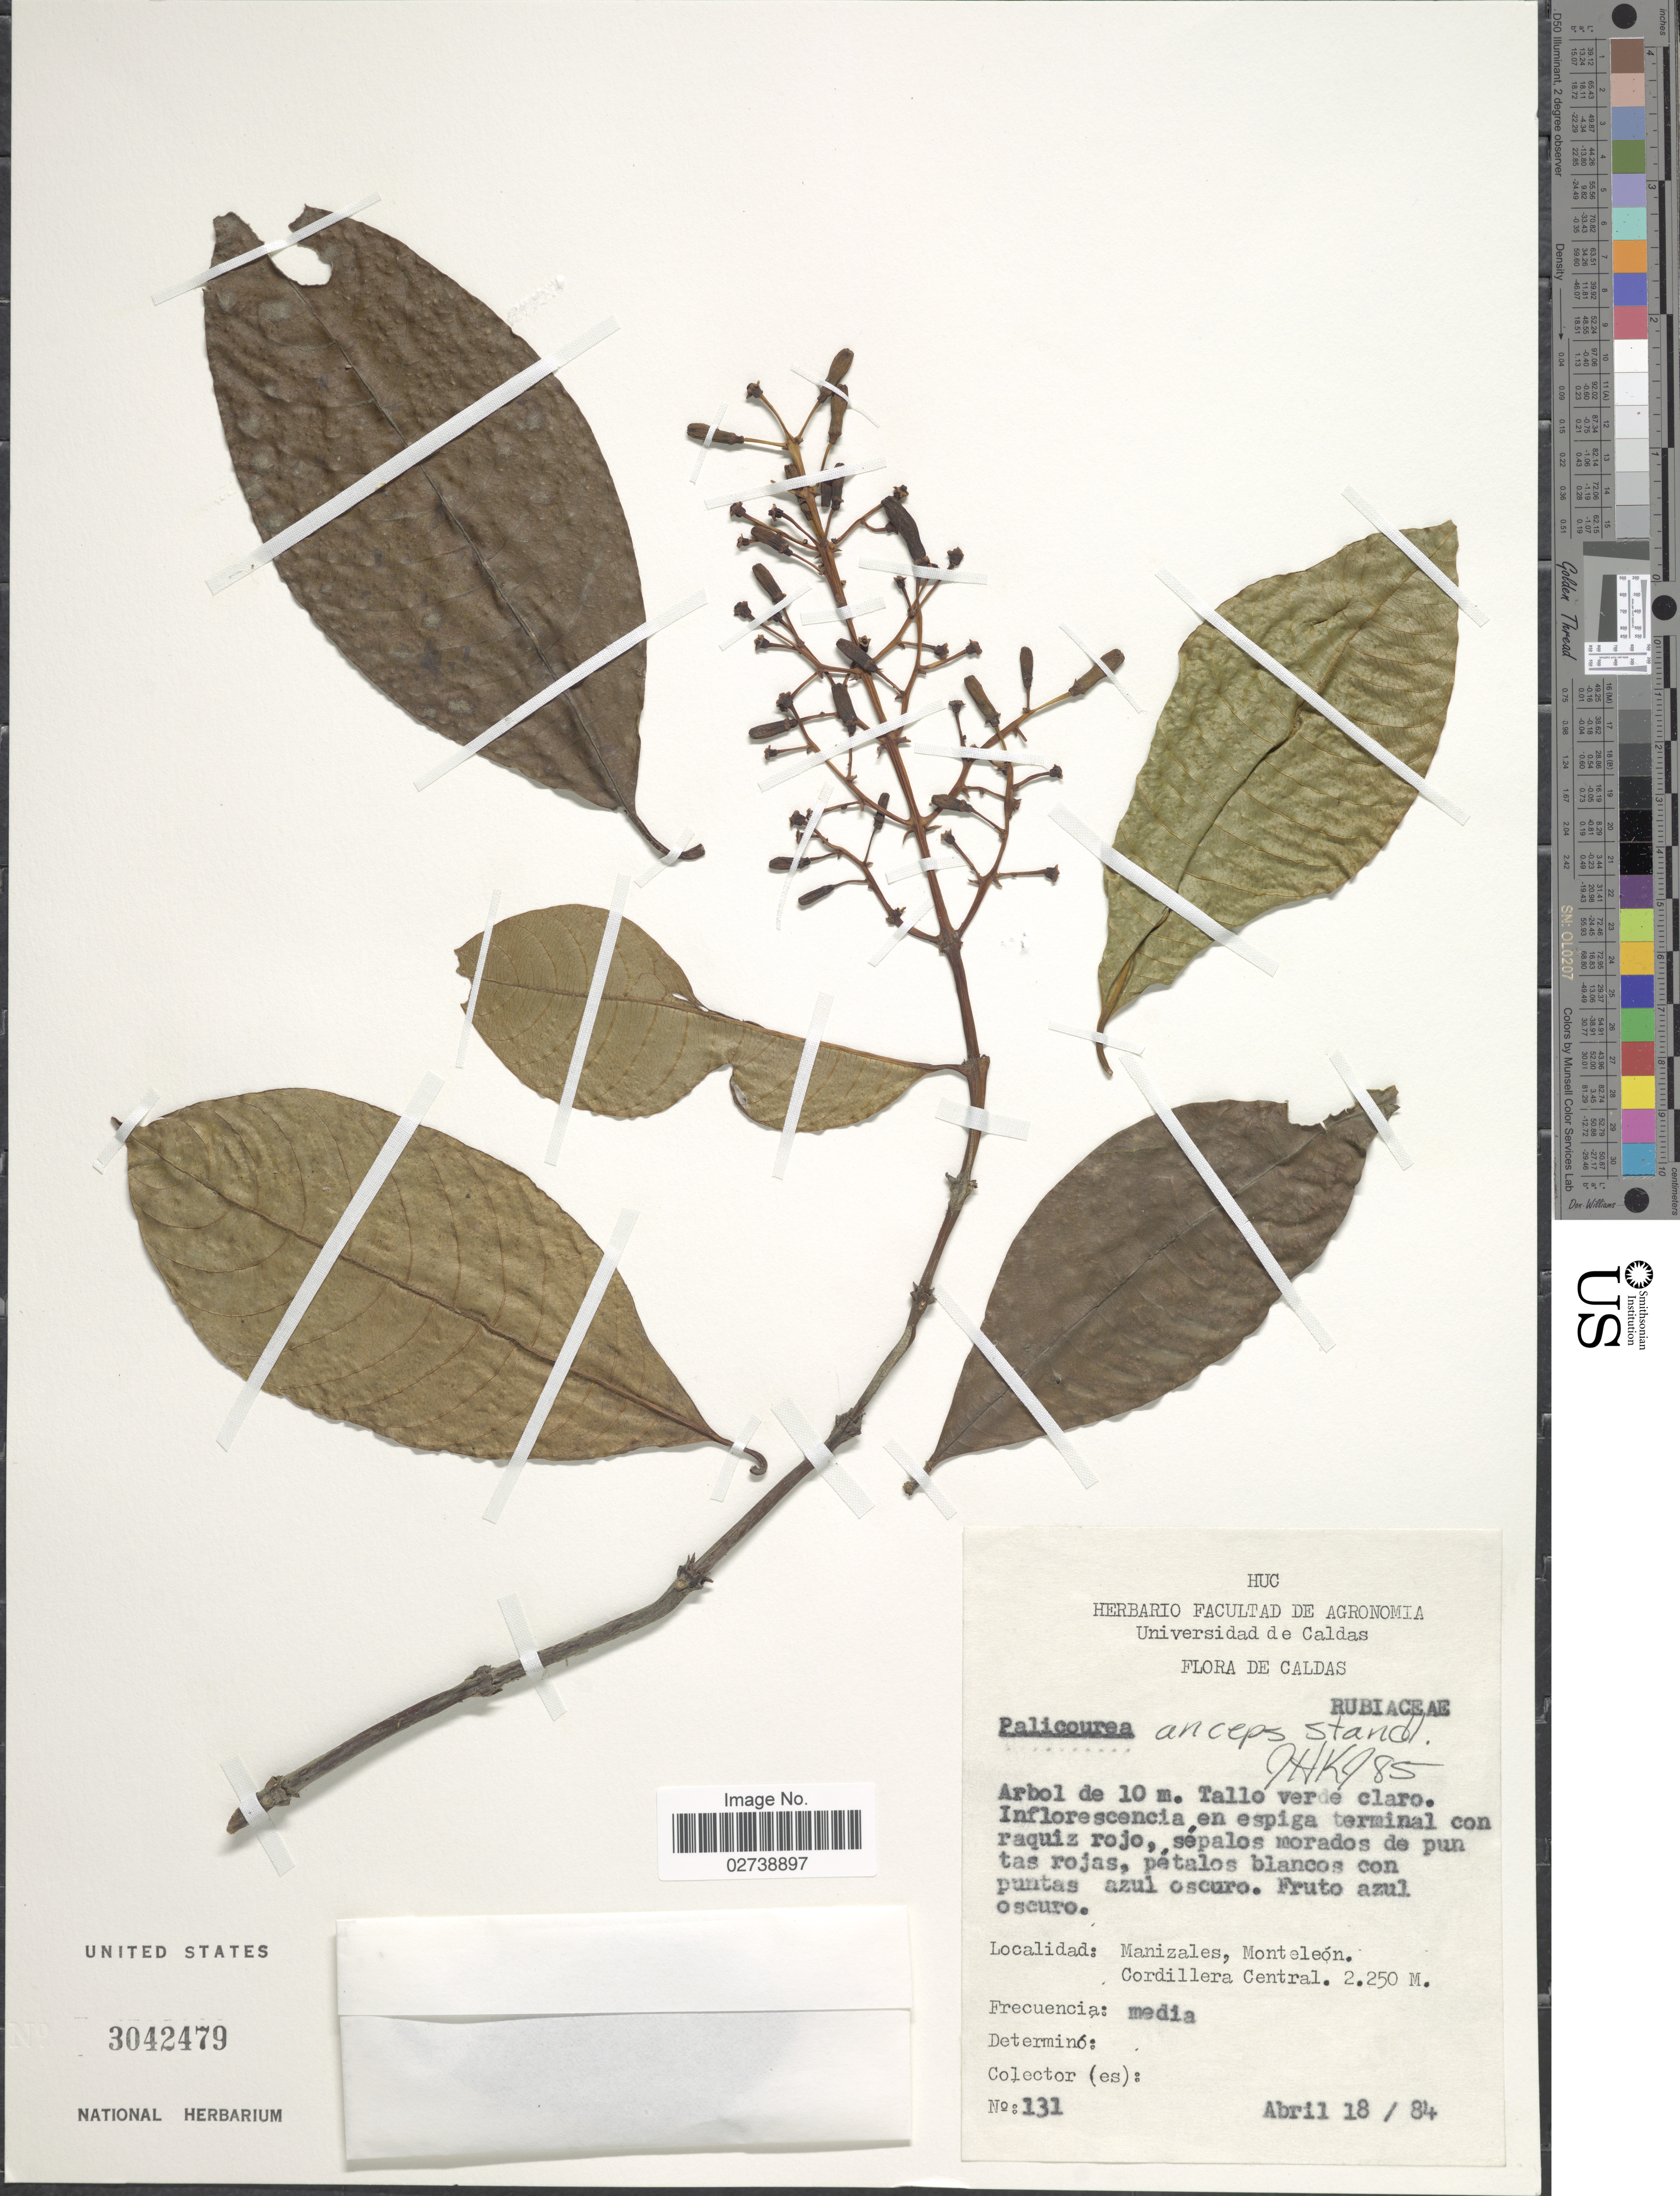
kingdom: Plantae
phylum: Tracheophyta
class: Magnoliopsida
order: Gentianales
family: Rubiaceae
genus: Palicourea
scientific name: Palicourea anceps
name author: Standl.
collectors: ex Herb. Facultad de Agronomia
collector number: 131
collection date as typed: Transcribed d/m/y: 18/4/84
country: Colombia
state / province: Caldas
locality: Caldas, Manizales, Monteleon, Cordillera Central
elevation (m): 2250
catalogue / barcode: US 3042479